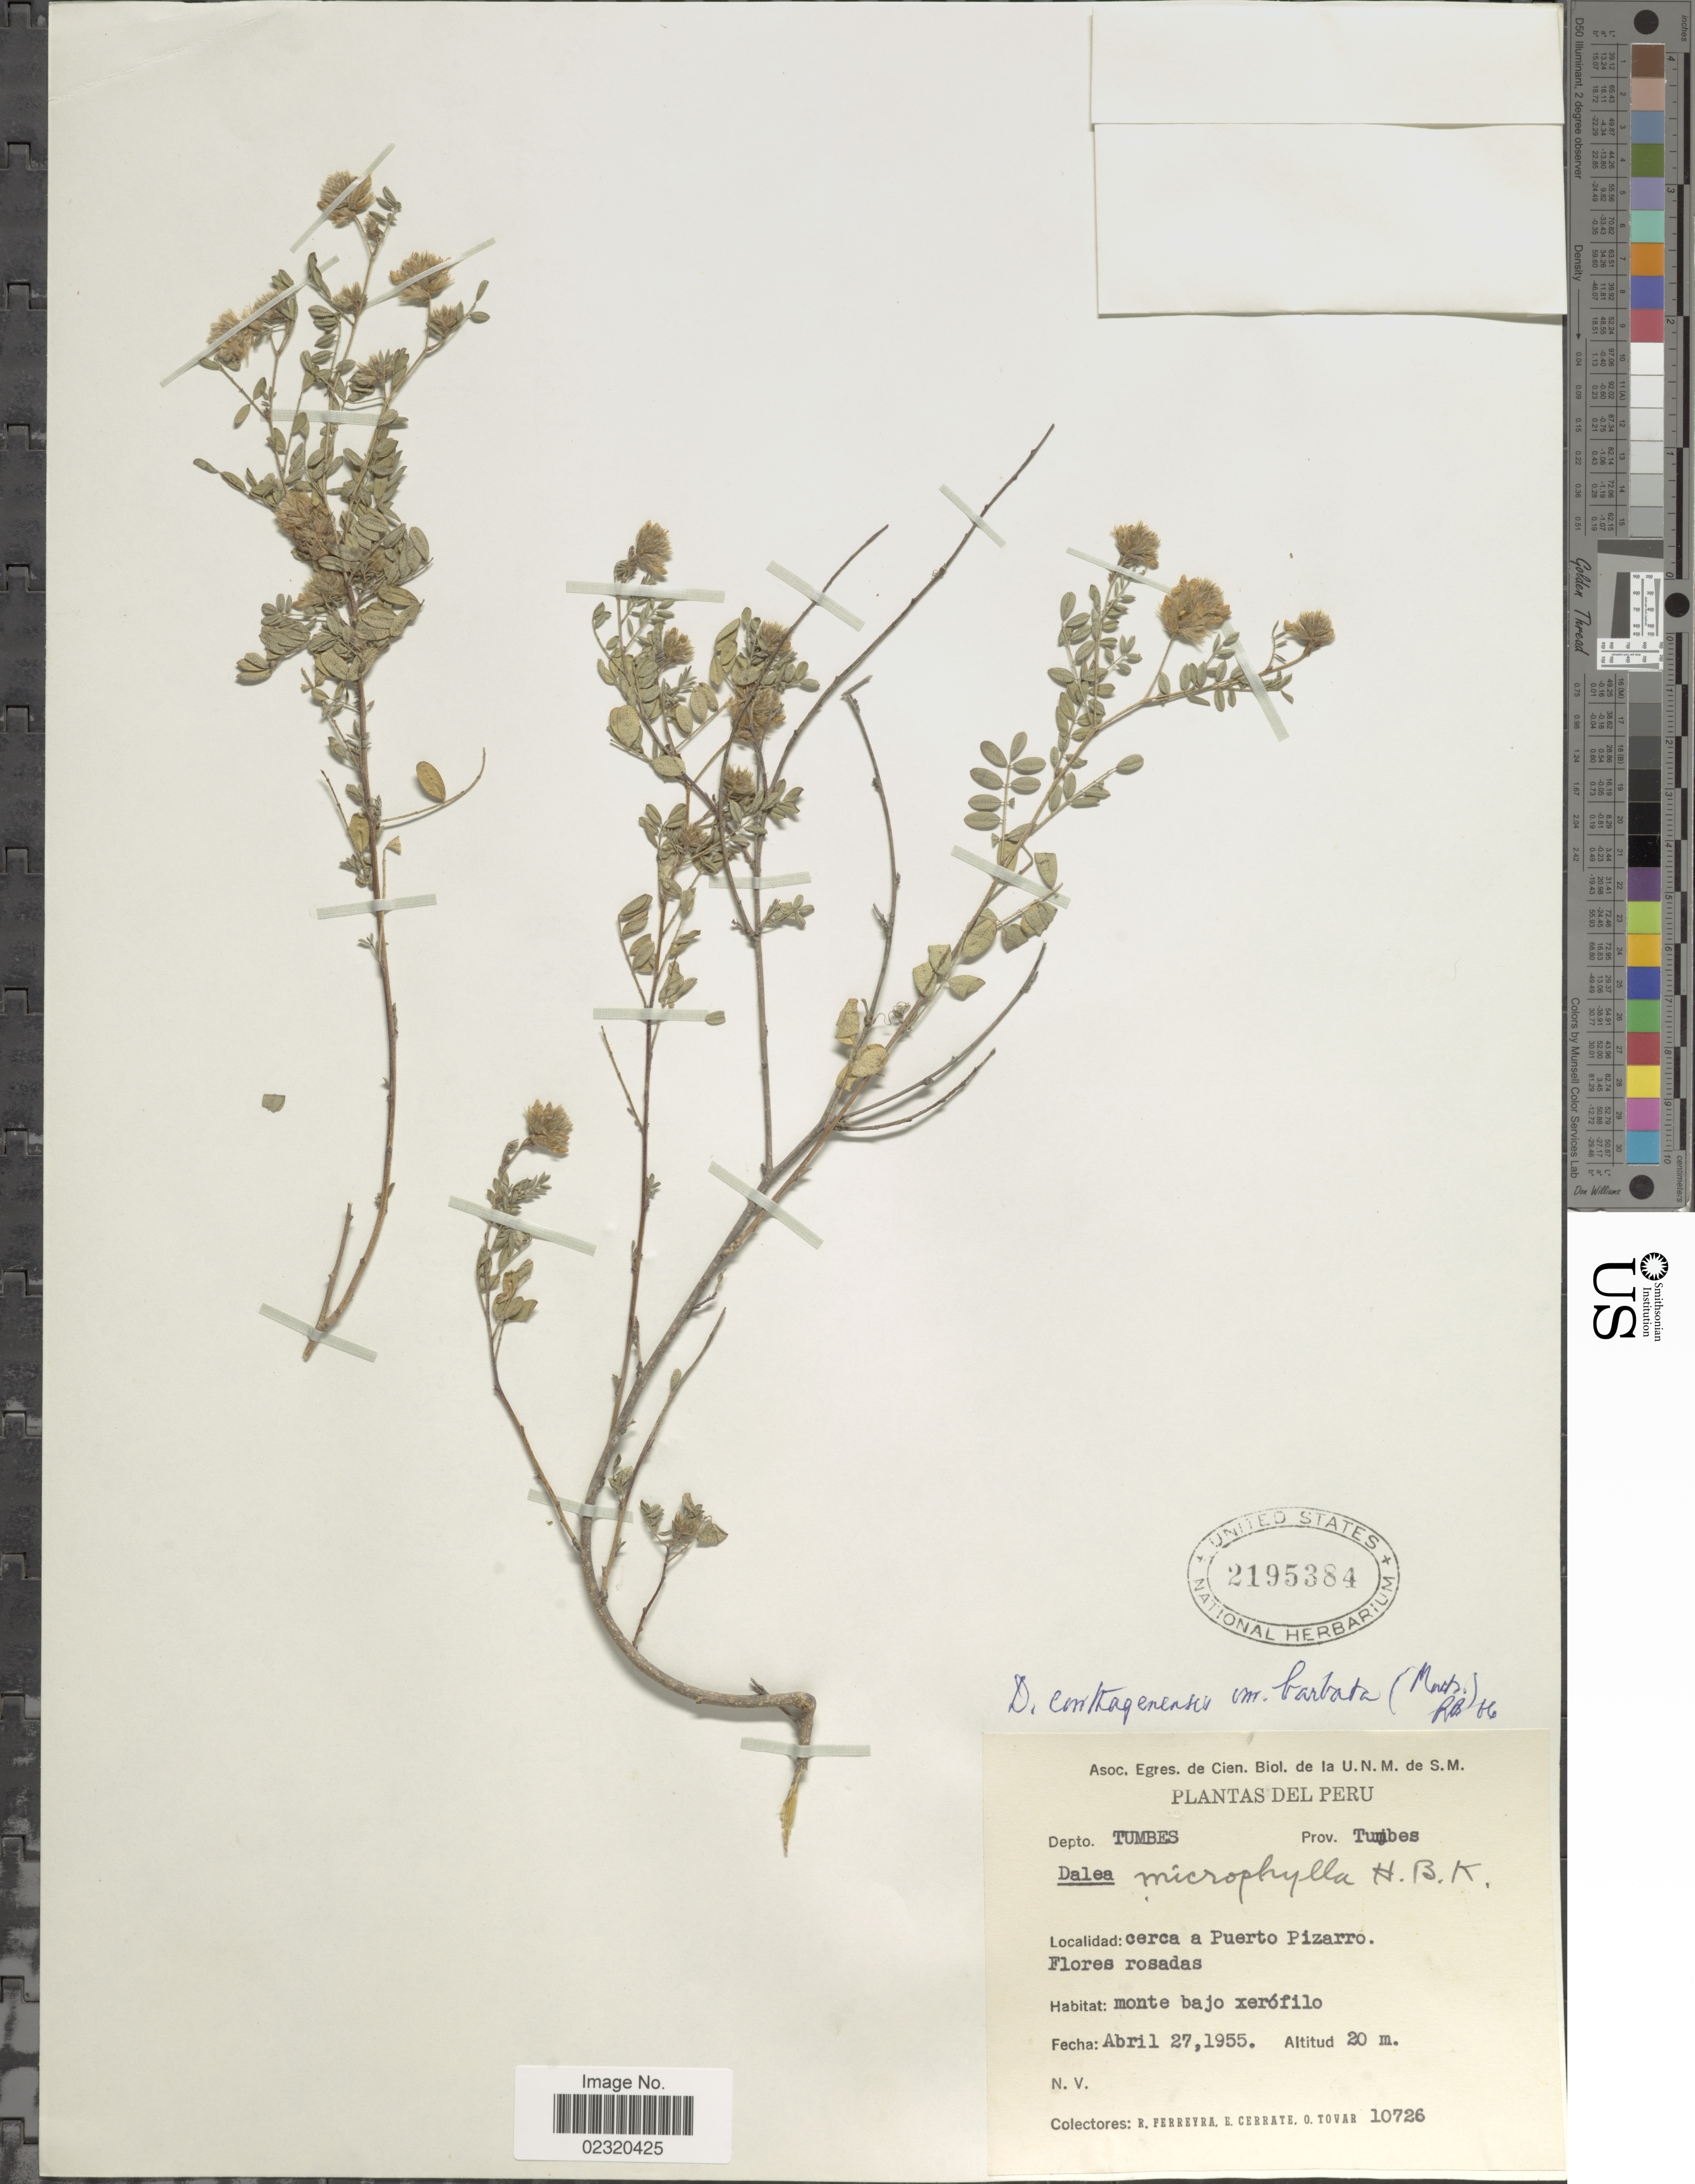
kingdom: Plantae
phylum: Tracheophyta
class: Magnoliopsida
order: Fabales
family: Fabaceae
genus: Dalea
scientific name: Dalea carthagenensis var. barbata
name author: (Oerst.) Barneby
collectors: R. A. Ferreyra & C. Tovar Breña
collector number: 10726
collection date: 1955-04-27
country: Peru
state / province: Tumbes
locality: Depto. Tumbes, cerca a Puerto Pizarro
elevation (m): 20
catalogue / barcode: US 2195384